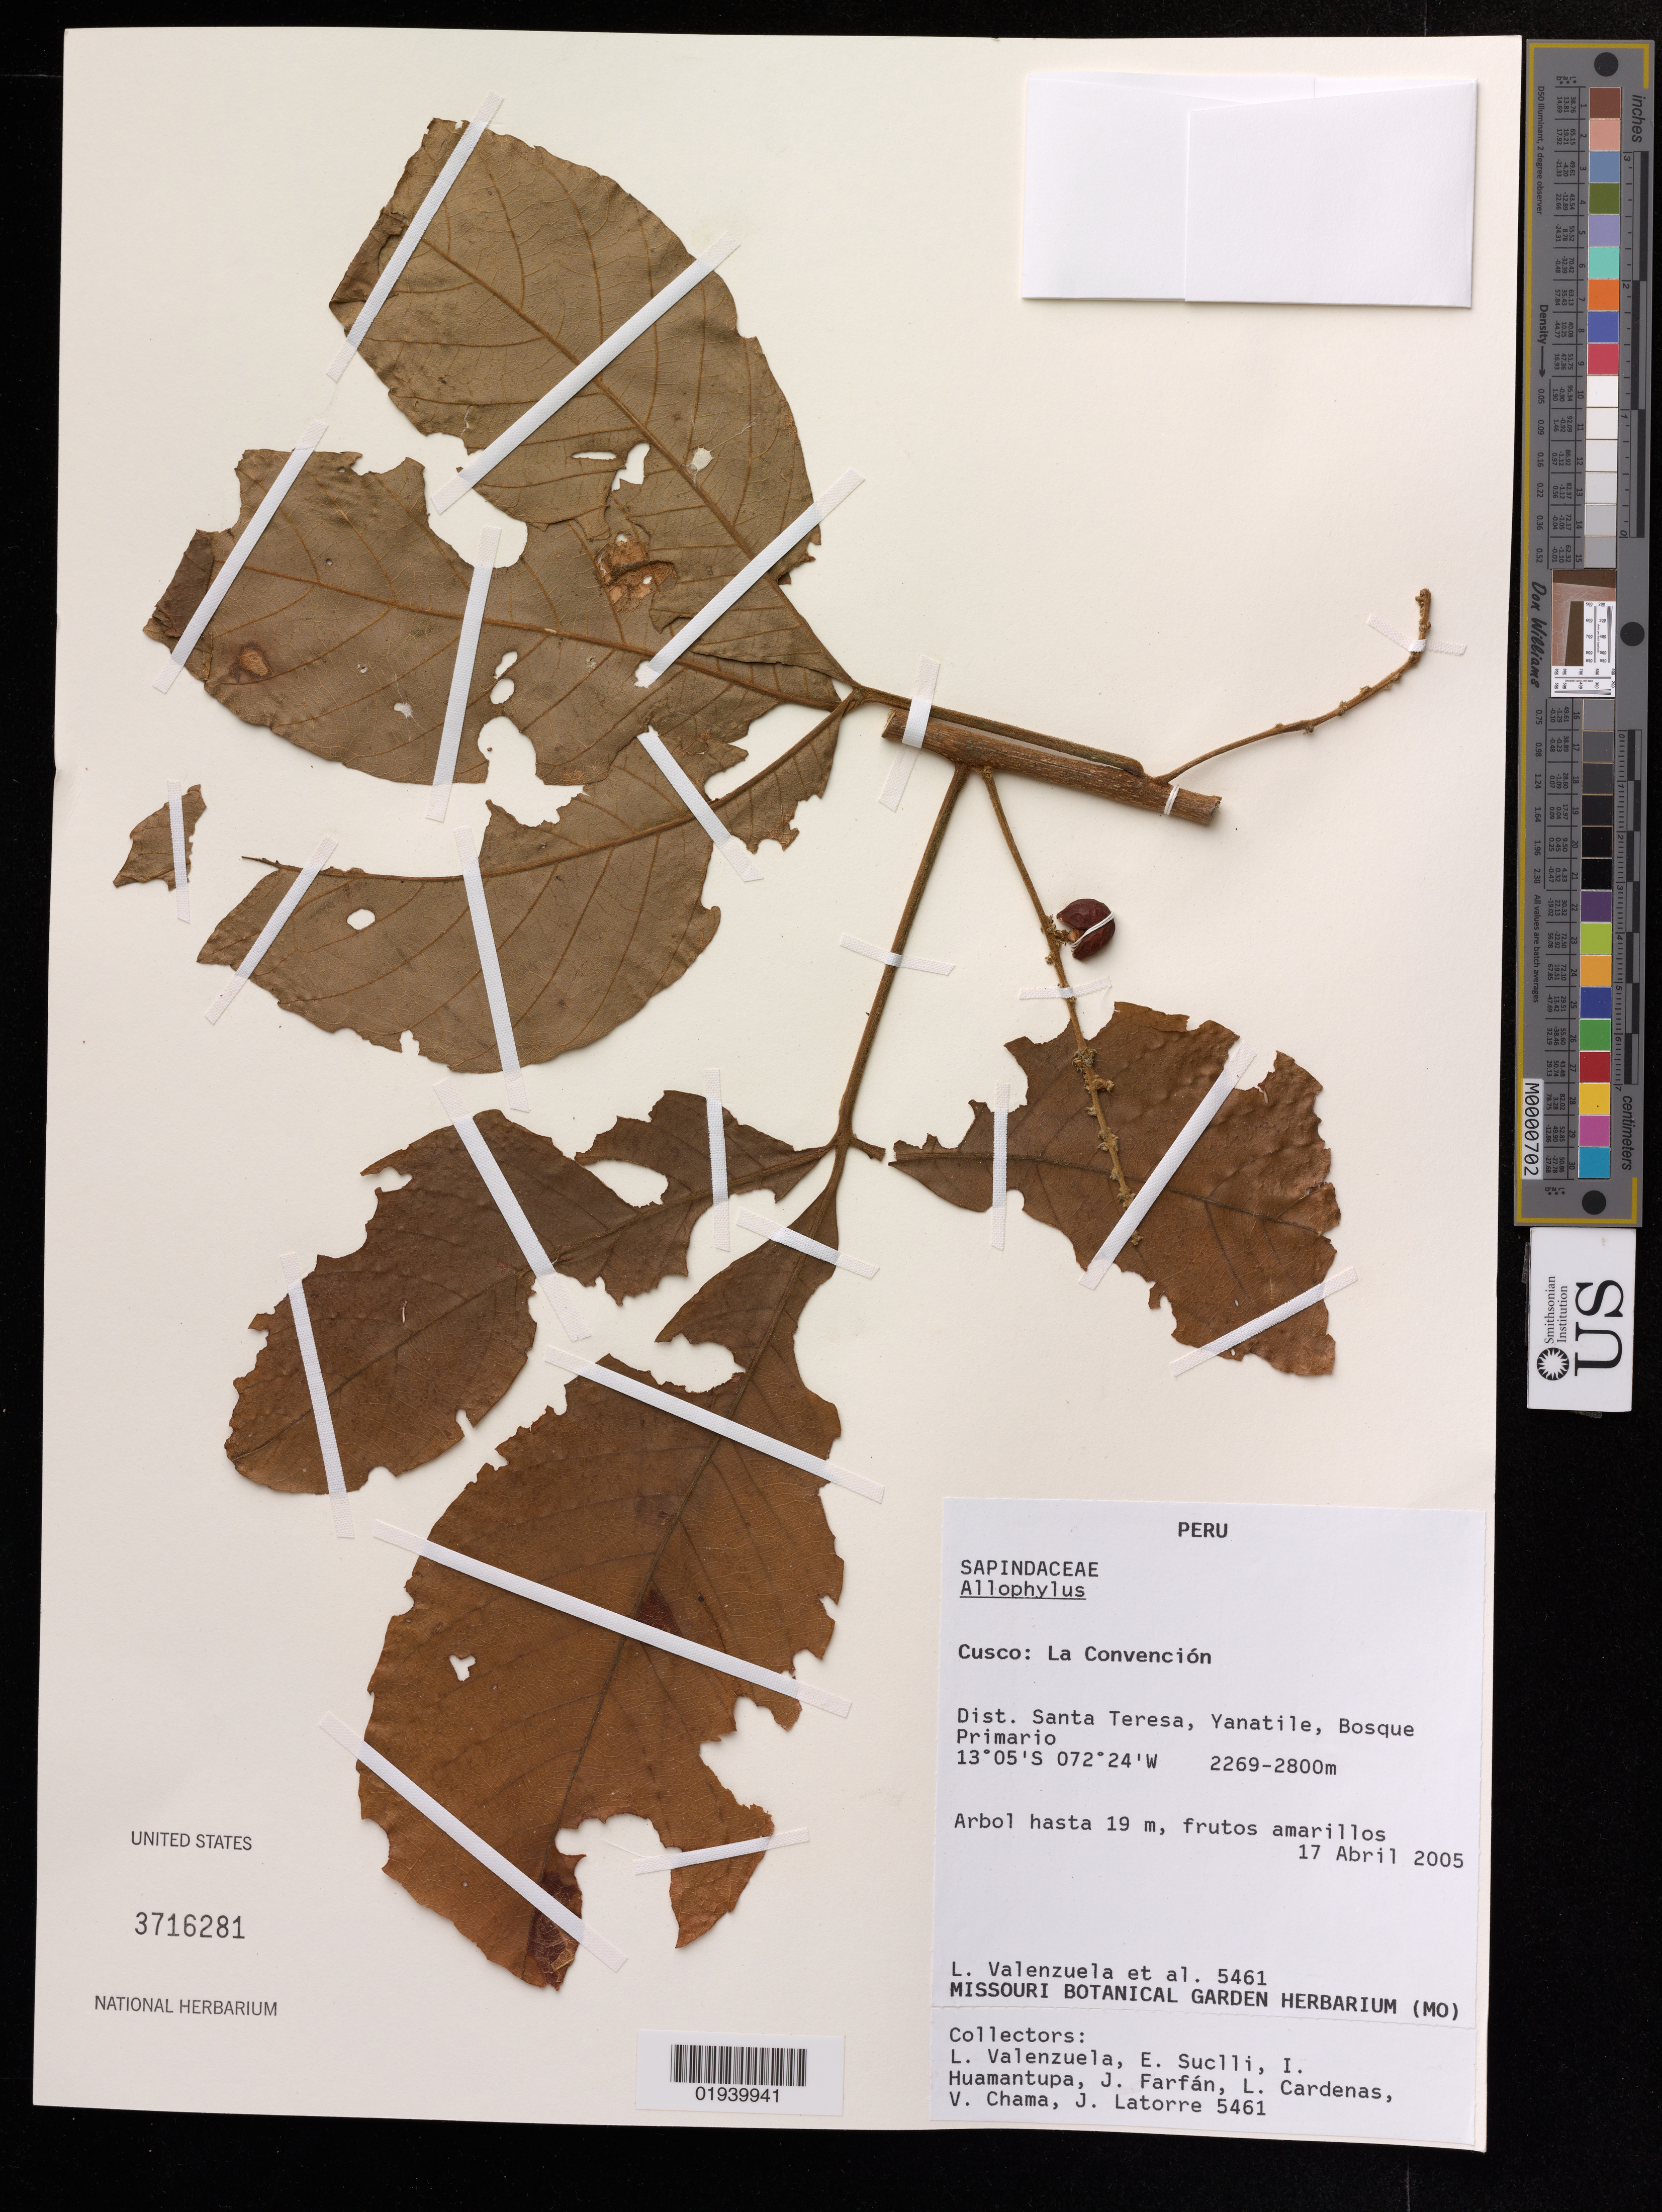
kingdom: Plantae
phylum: Tracheophyta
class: Magnoliopsida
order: Sapindales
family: Sapindaceae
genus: Allophylus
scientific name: Allophylus sp.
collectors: L. Valenzuela, E. Suclli, I. Huamantupa, J. Farfán, L. Cárdenas, V. Chama & J. Latorre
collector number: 5461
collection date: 2005-04-17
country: Peru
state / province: Cusco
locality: La Convención. Dist. Santa Teresa, Yanatile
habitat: Bosque primario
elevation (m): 2269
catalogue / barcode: US 3716281